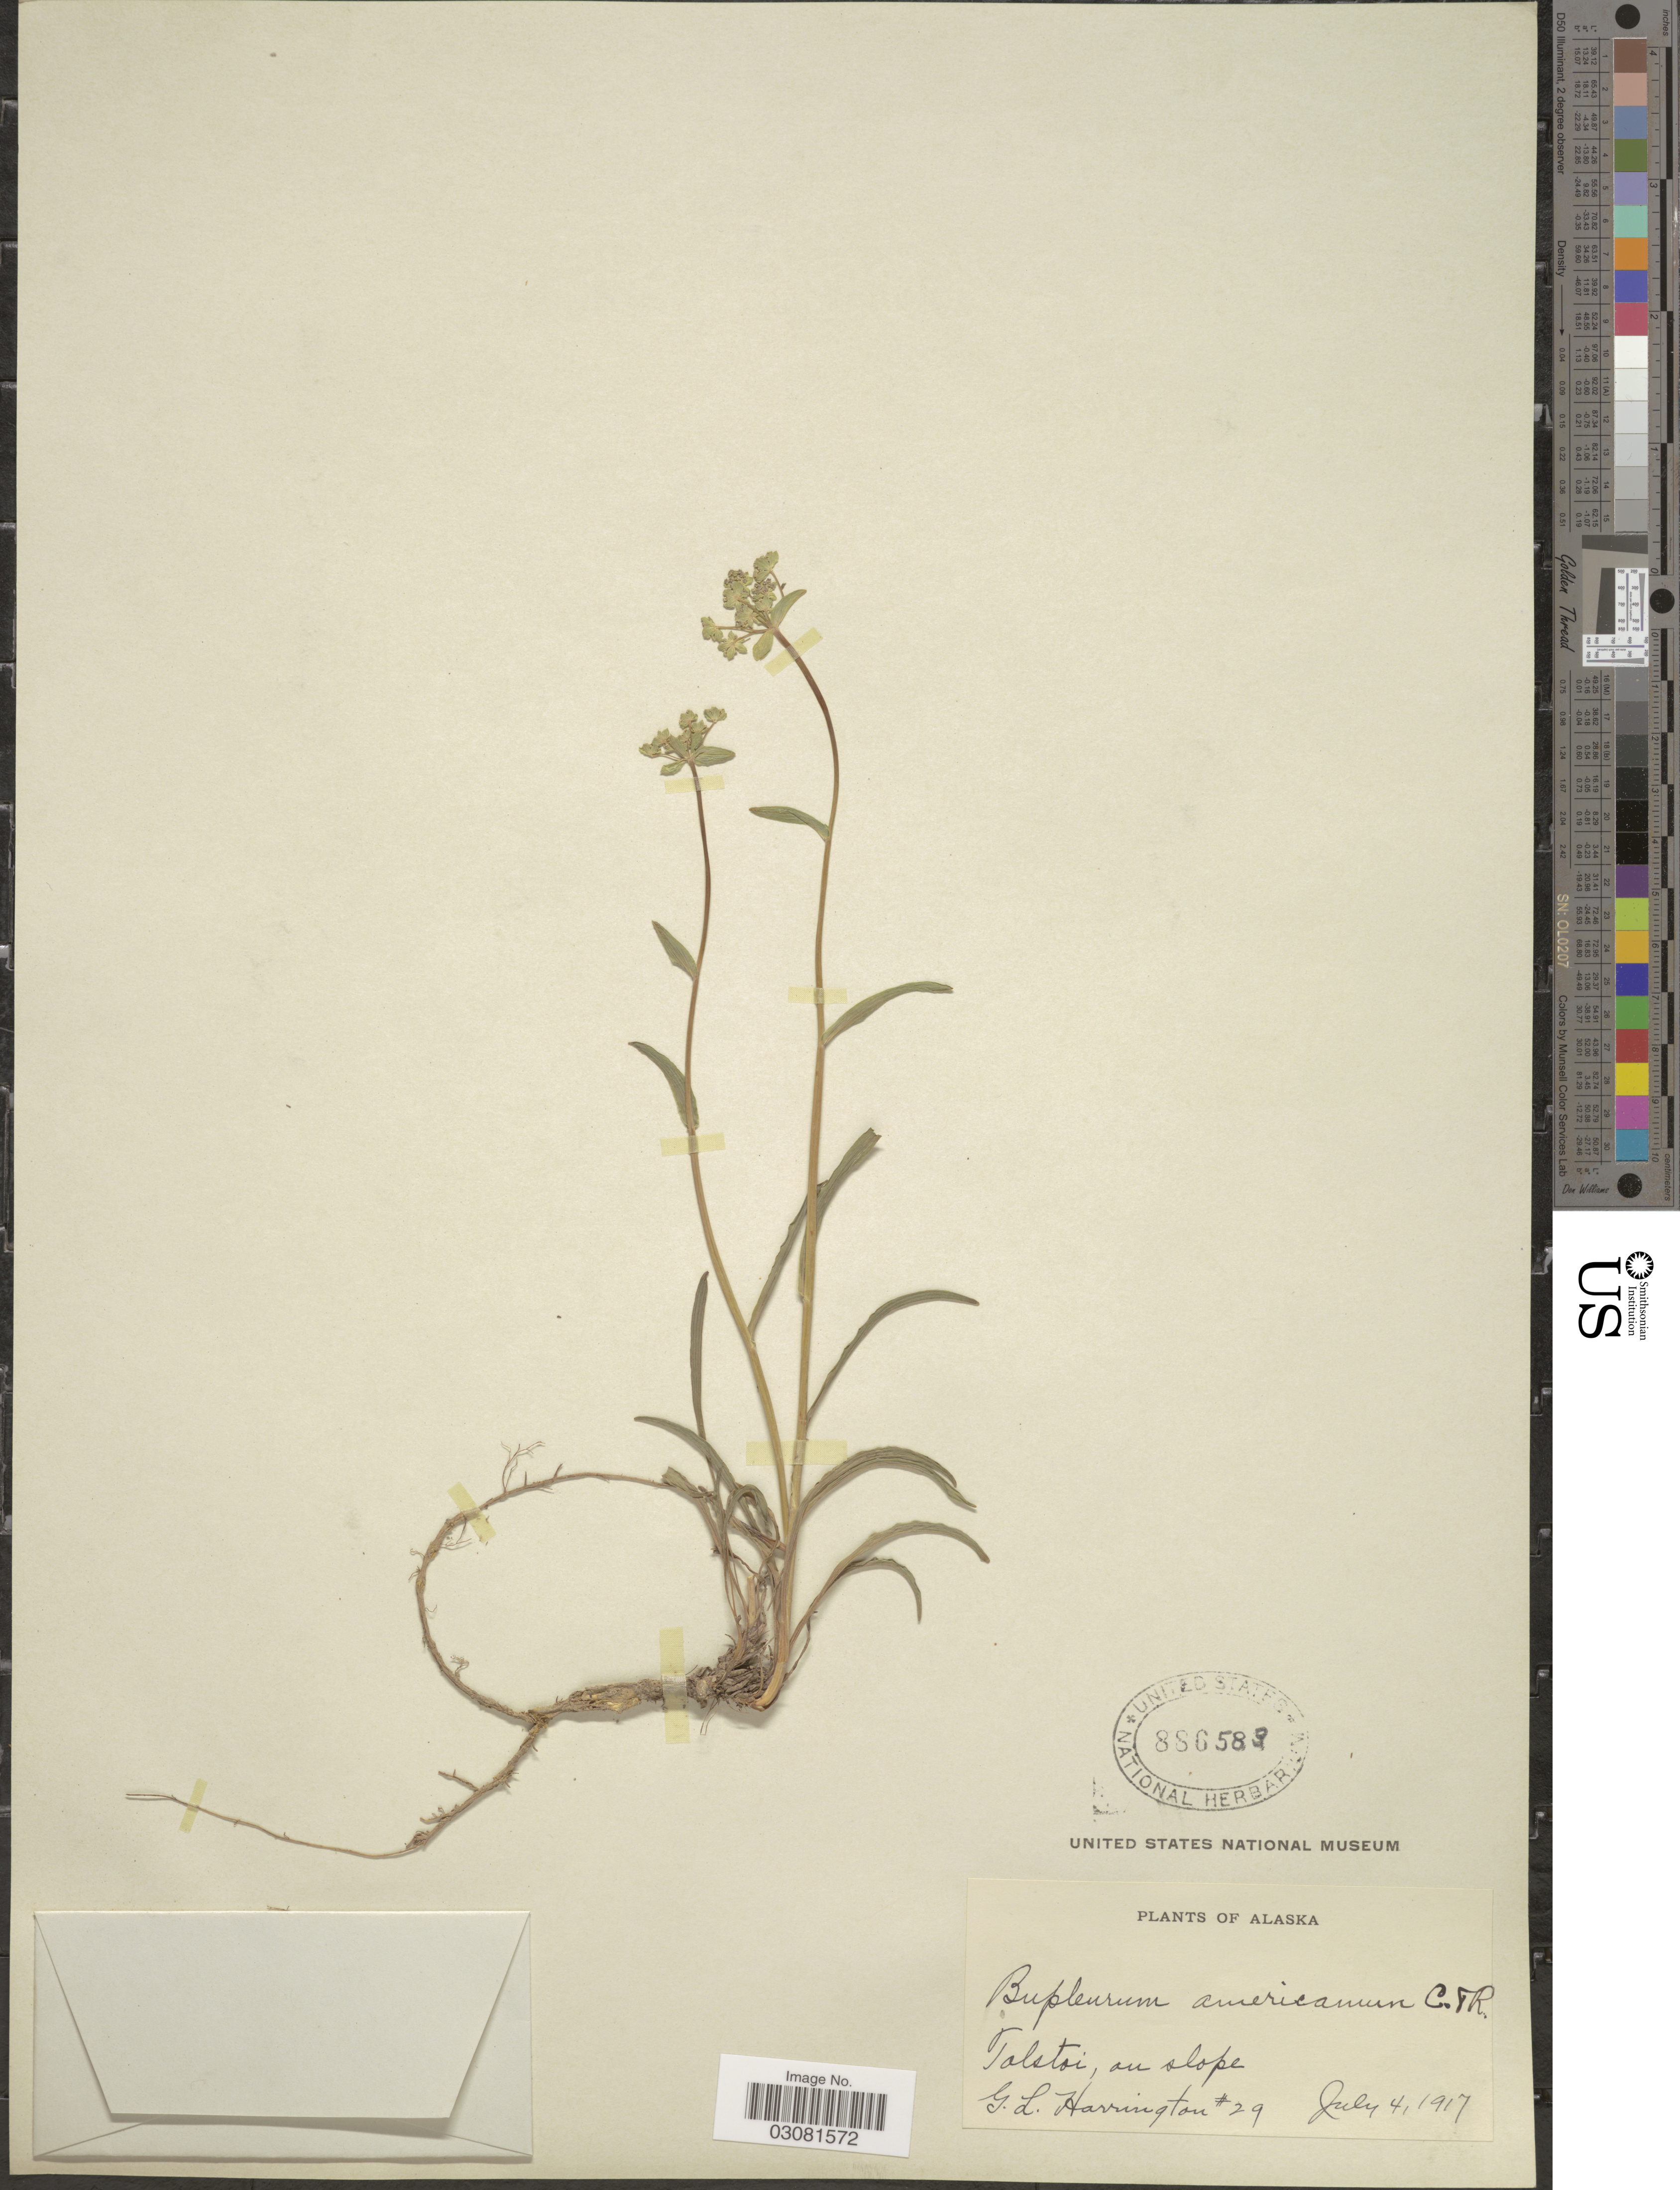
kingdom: Plantae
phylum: Tracheophyta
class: Magnoliopsida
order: Apiales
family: Apiaceae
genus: Bupleurum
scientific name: Bupleurum americanum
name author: J.M. Coult. & Rose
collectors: G. Harrington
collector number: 29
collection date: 1917-07-04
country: United States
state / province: Alaska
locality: Tolstoi.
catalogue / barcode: US 886583